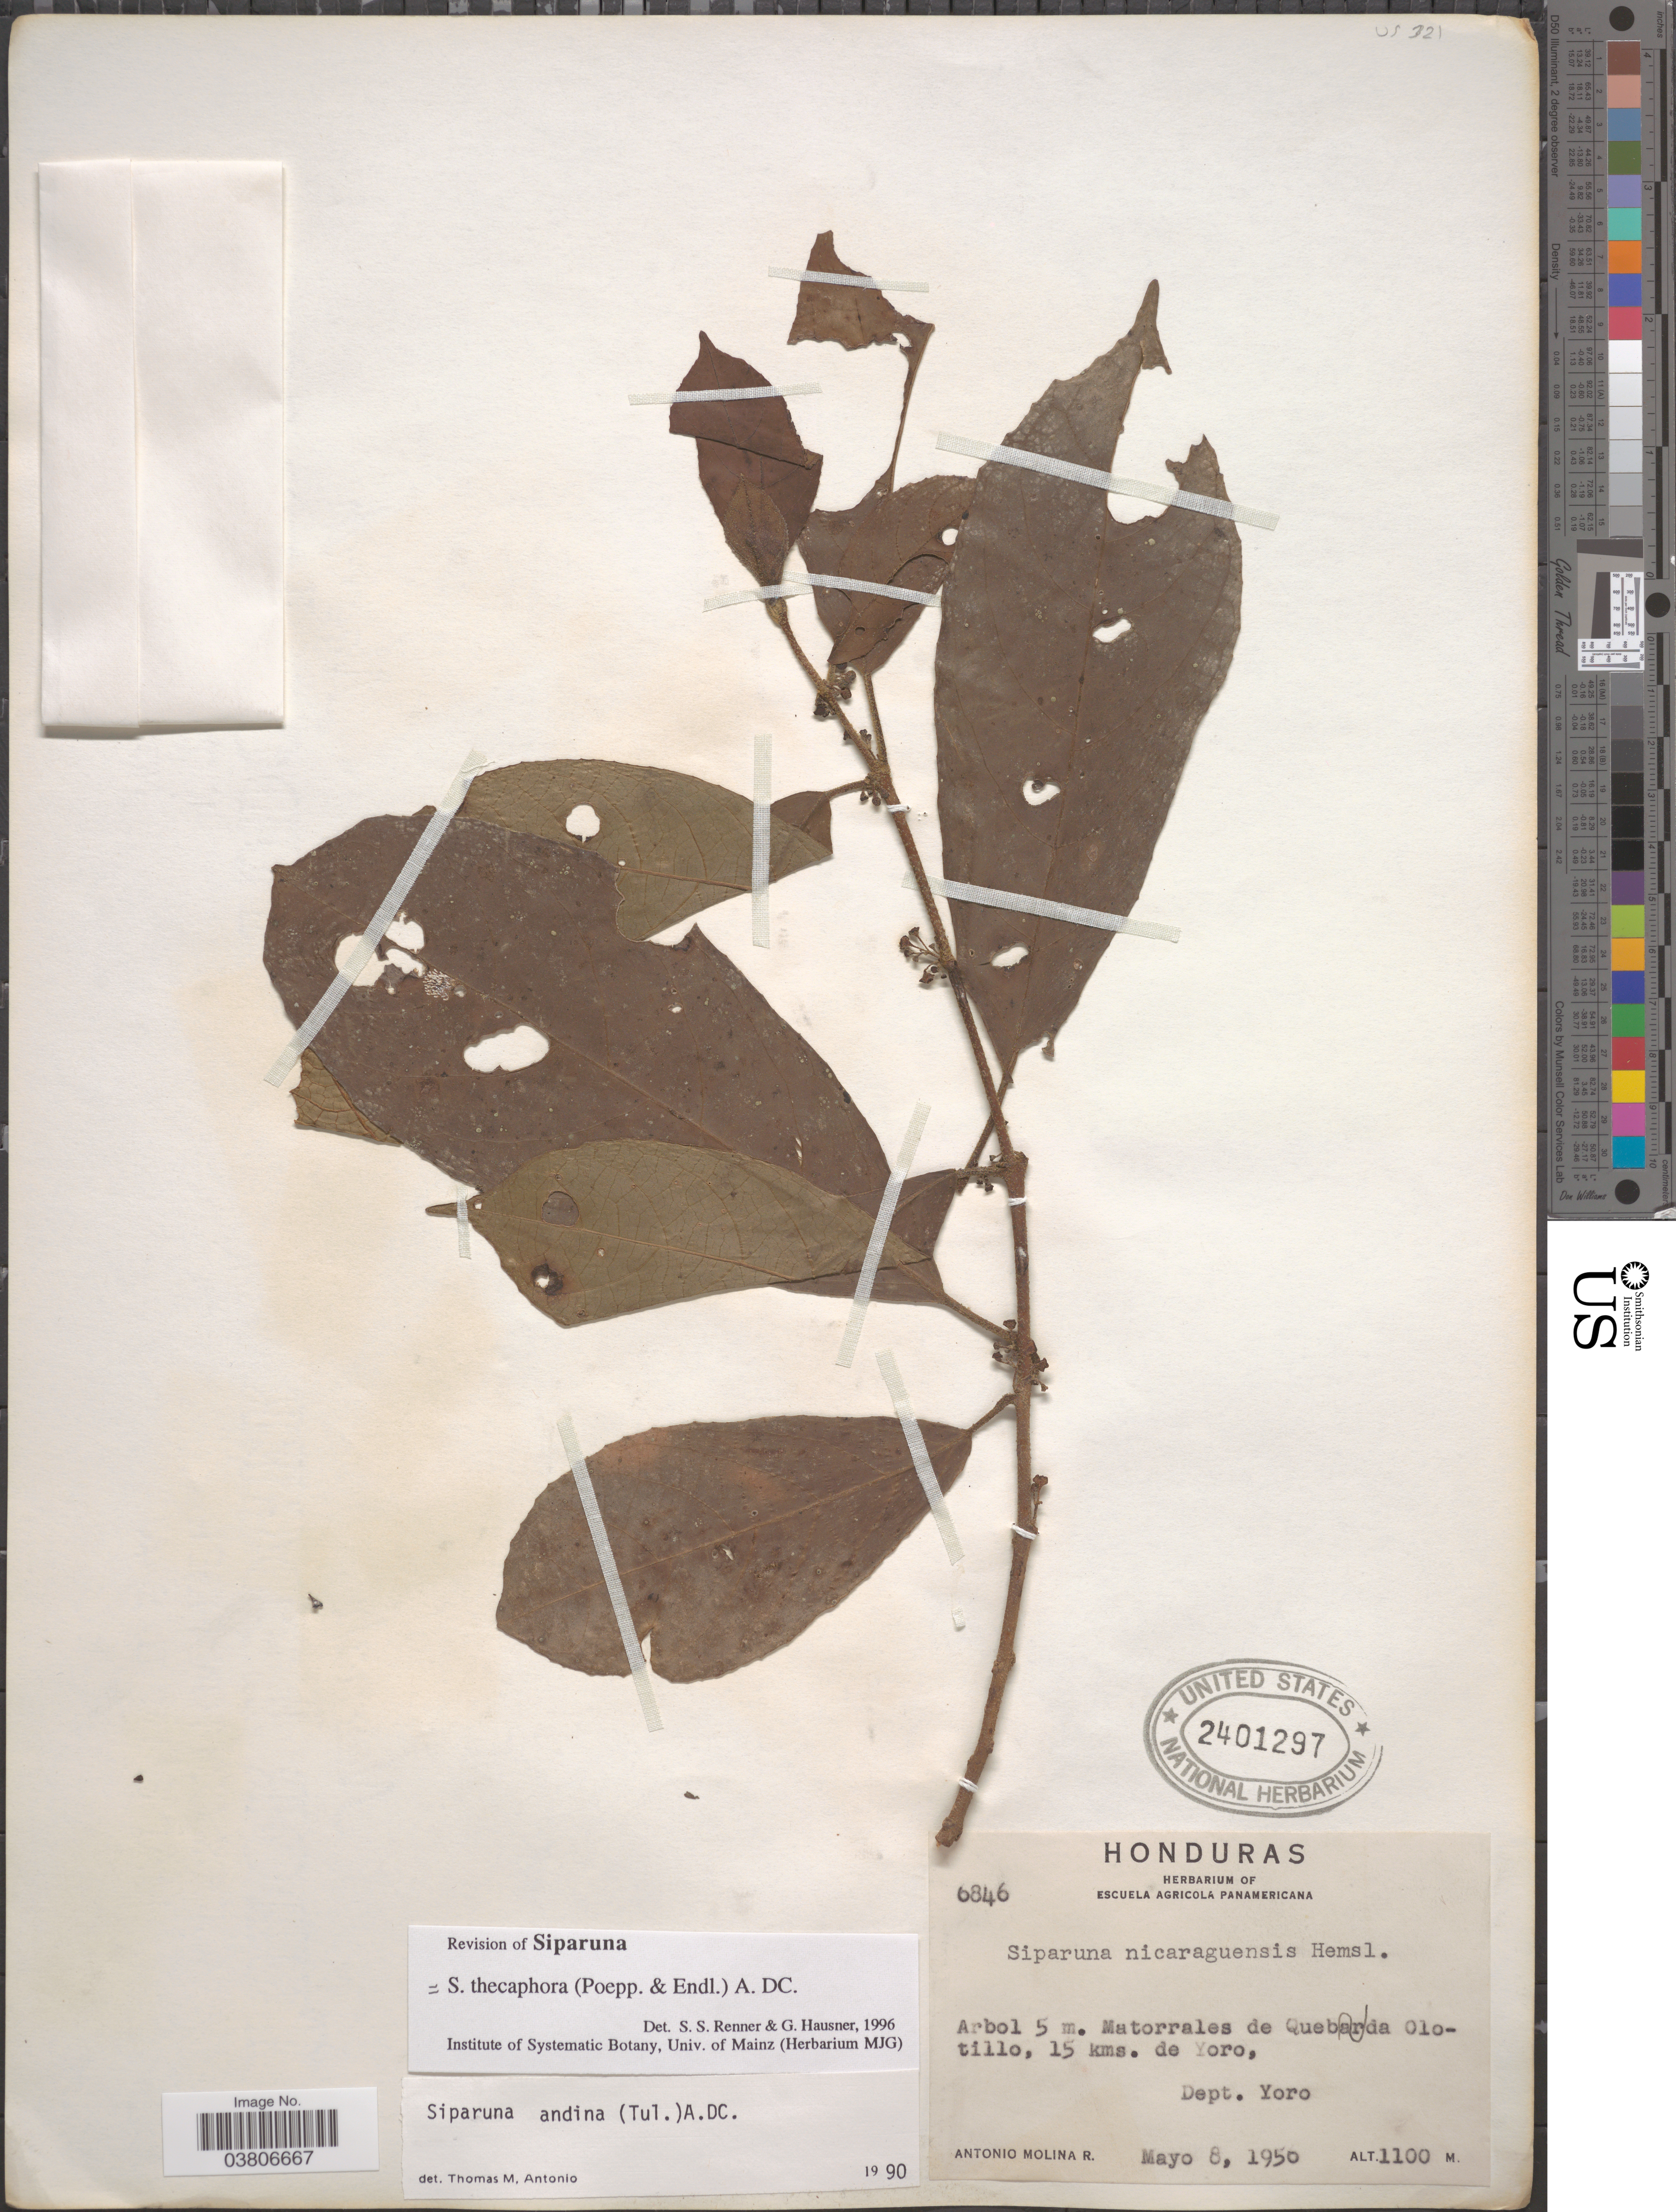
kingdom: Plantae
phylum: Tracheophyta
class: Magnoliopsida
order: Laurales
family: Siparunaceae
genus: Siparuna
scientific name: Siparuna thecaphora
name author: (Poepp. & Endl.) A. DC.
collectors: A. Molina R.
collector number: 6846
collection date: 1956-05-08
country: Honduras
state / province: Yoro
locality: Matorrales de Quebrada Olotillo, 15 kms. de Yoro, Dept. Yoro.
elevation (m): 1100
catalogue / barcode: US 2401297